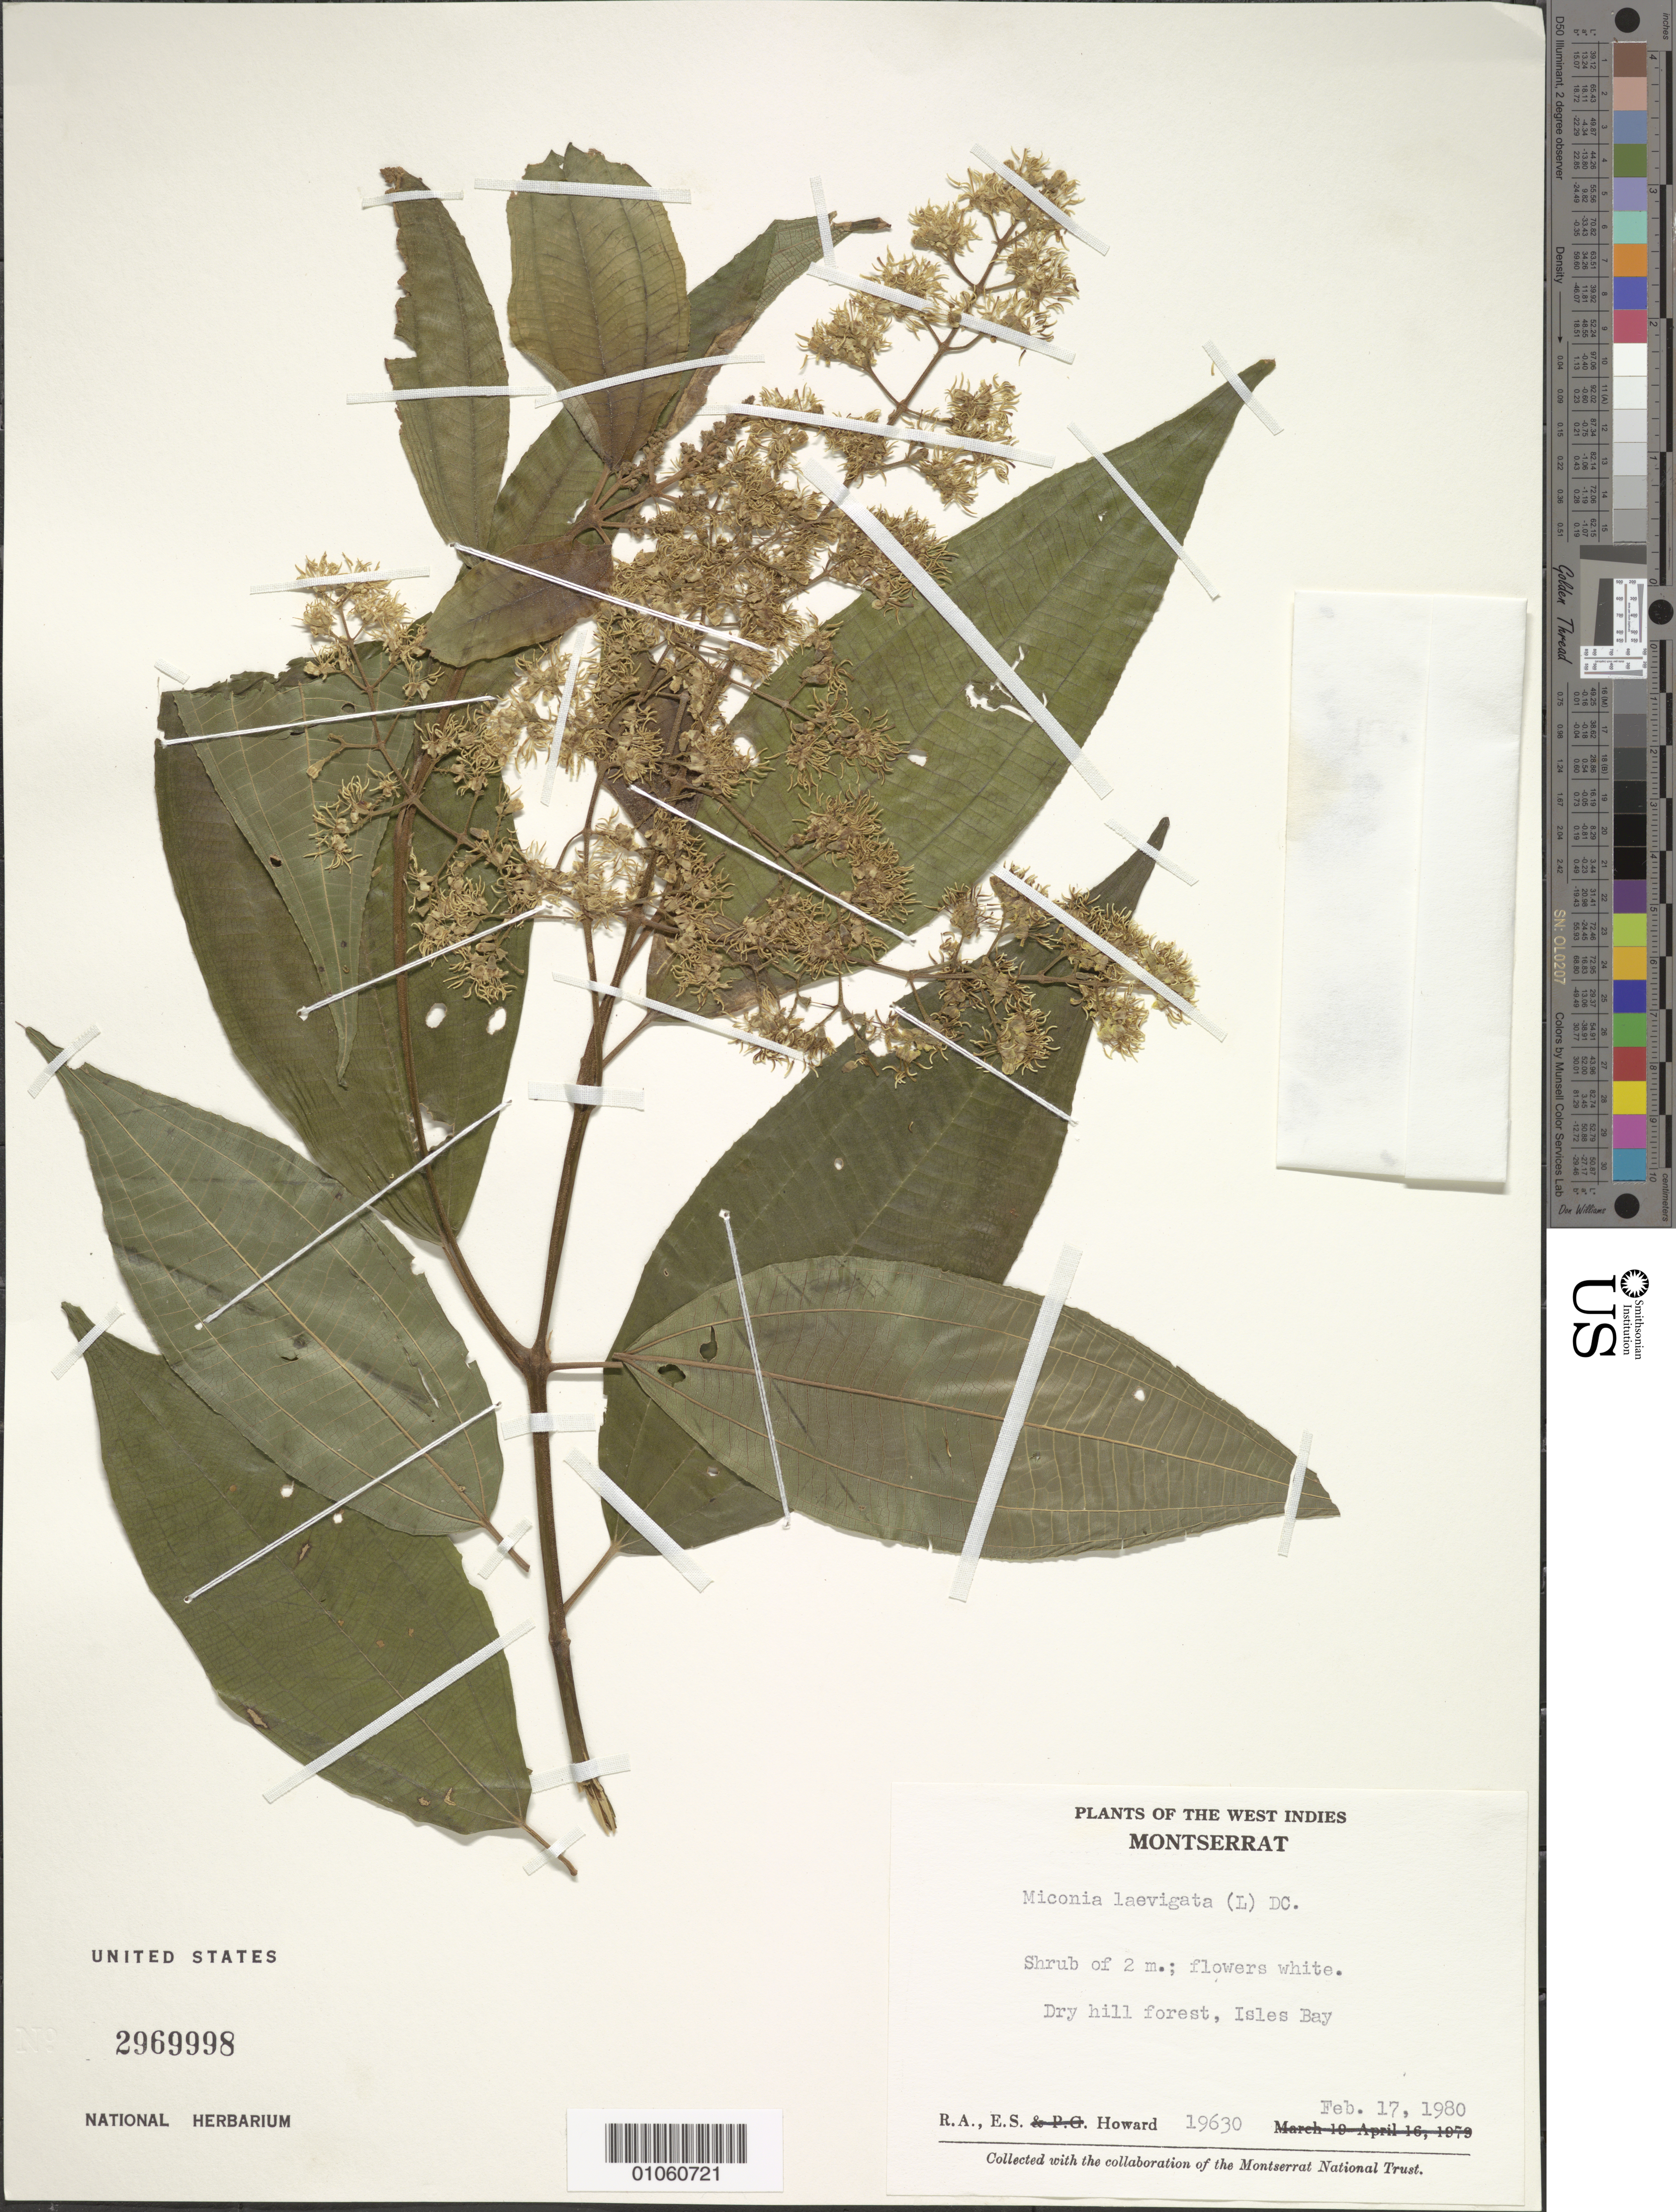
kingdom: Plantae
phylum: Tracheophyta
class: Magnoliopsida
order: Myrtales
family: Melastomataceae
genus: Miconia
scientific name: Miconia laevigata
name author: (L.) D. Don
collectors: R. A. Howard & E. S. Howard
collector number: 19630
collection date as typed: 17 Feb 1980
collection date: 1980-02-17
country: Montserrat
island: Montserrat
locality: Isles Bay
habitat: Dry hill forest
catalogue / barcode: US 2969998